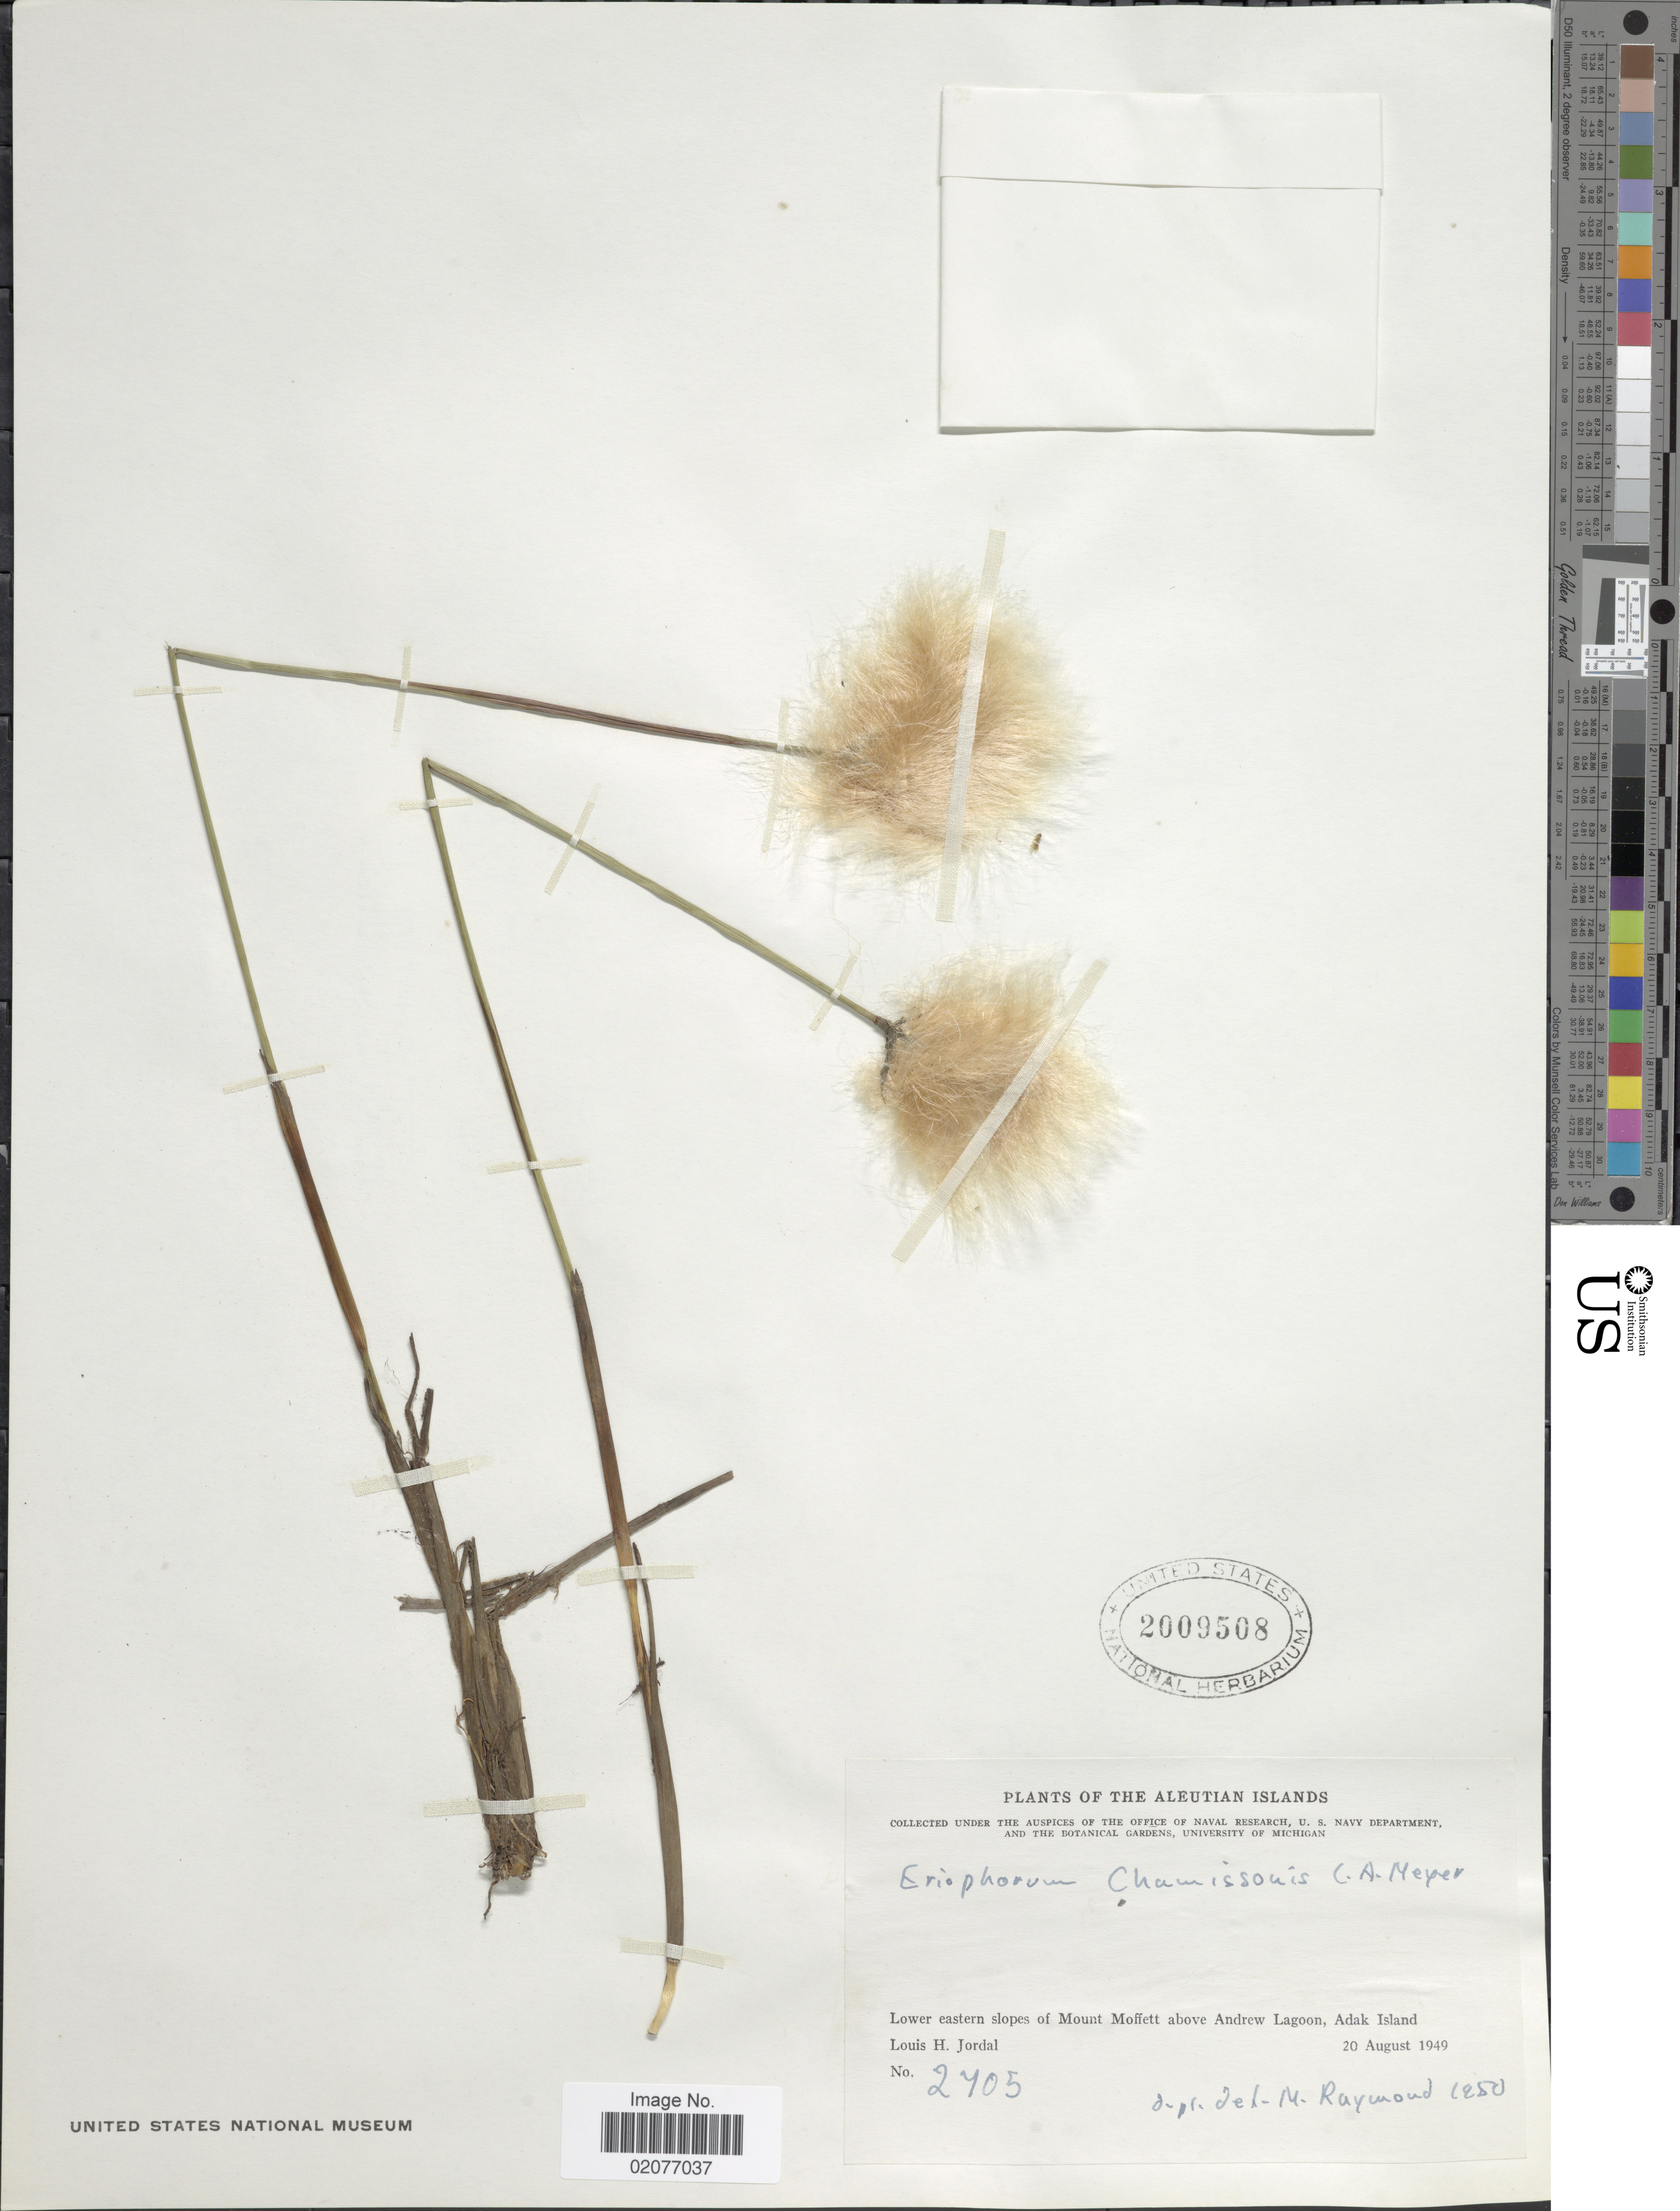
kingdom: Plantae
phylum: Tracheophyta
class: Liliopsida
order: Poales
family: Cyperaceae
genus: Eriophorum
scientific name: Eriophorum x medium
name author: Andersson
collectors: L. Jordal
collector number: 2705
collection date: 1949-08-20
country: United States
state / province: Alaska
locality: The Aleutian Islands, Lower eastern slopes of Mount Moffett above Andrew Lagoon, Adak Island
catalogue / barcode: US 2009508